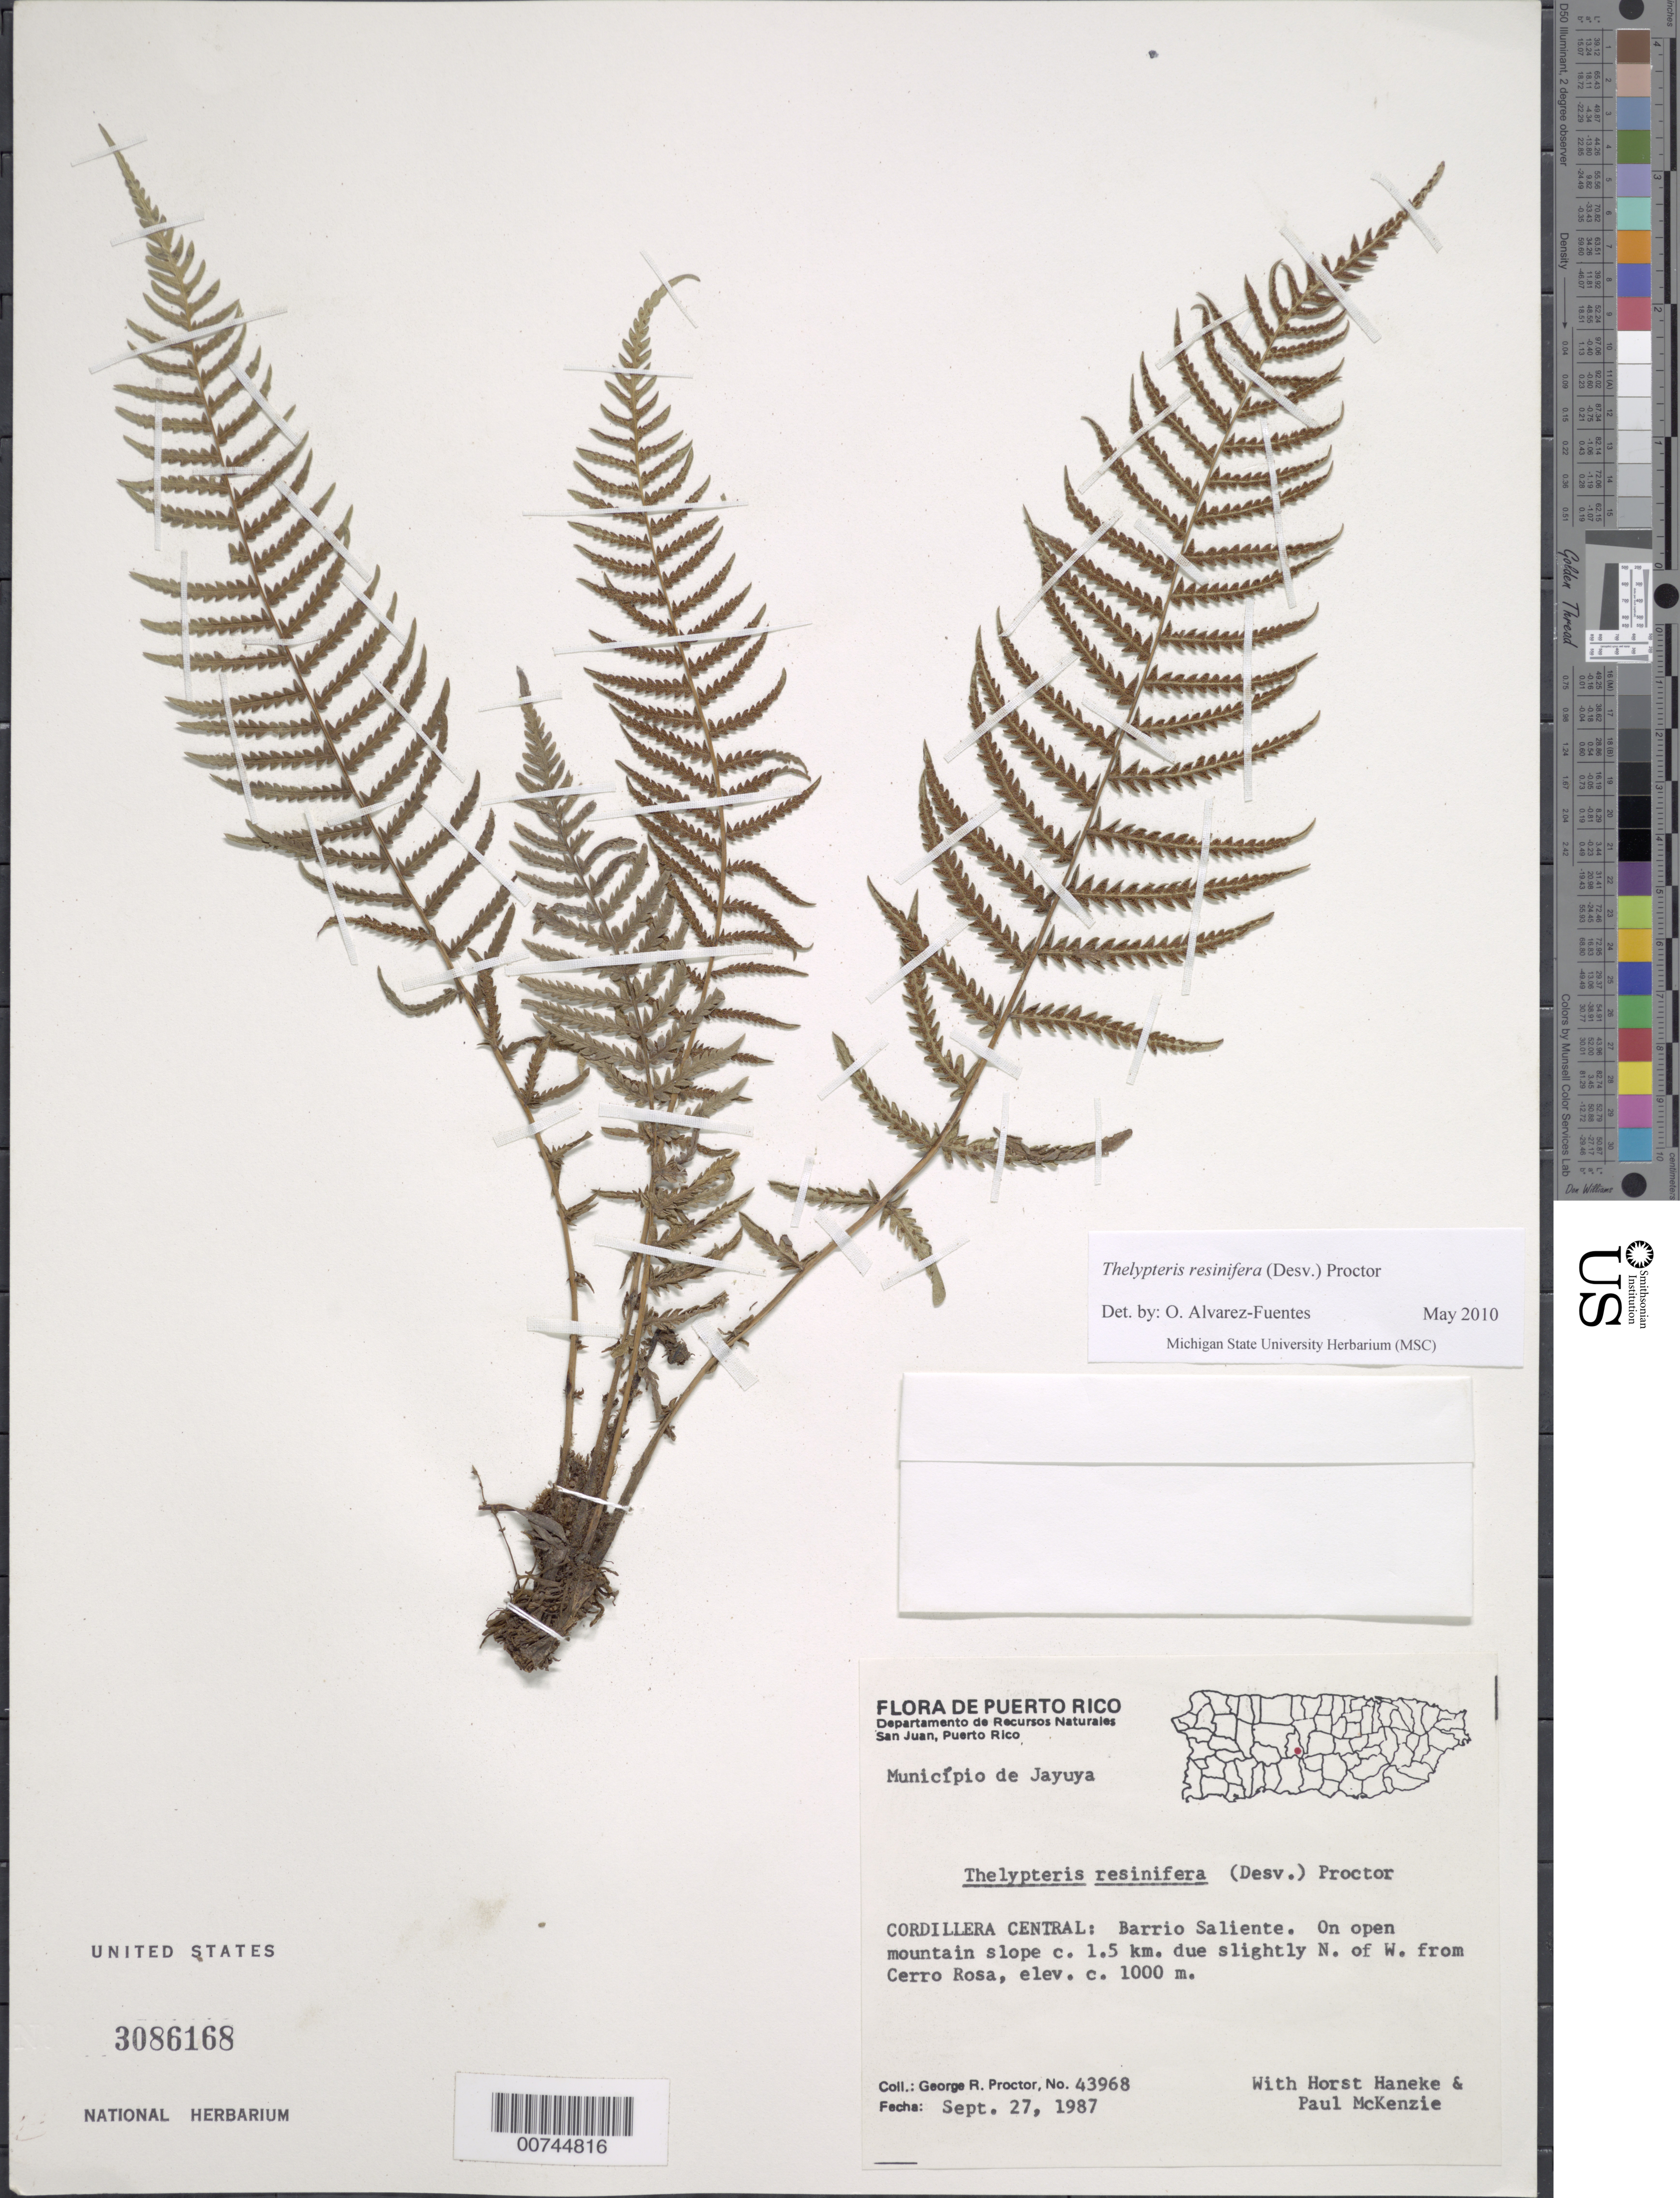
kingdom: Plantae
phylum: Tracheophyta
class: Polypodiopsida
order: Polypodiales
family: Thelypteridaceae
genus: Amauropelta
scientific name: Amauropelta resinifera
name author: (Desv.) Pic. Serm.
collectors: G. R. Proctor, H. Haneke & P. Mckenzie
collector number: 43968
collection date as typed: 27 Sep 1987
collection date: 1987-09-27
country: Puerto Rico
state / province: Jayuya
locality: Cordillera Central: Barrio Saliente, c. 1.5 km due slightly N. of W. from Cerro Rosa. Municipio de Jayuya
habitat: On open mountain slope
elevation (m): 1000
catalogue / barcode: US 3086168